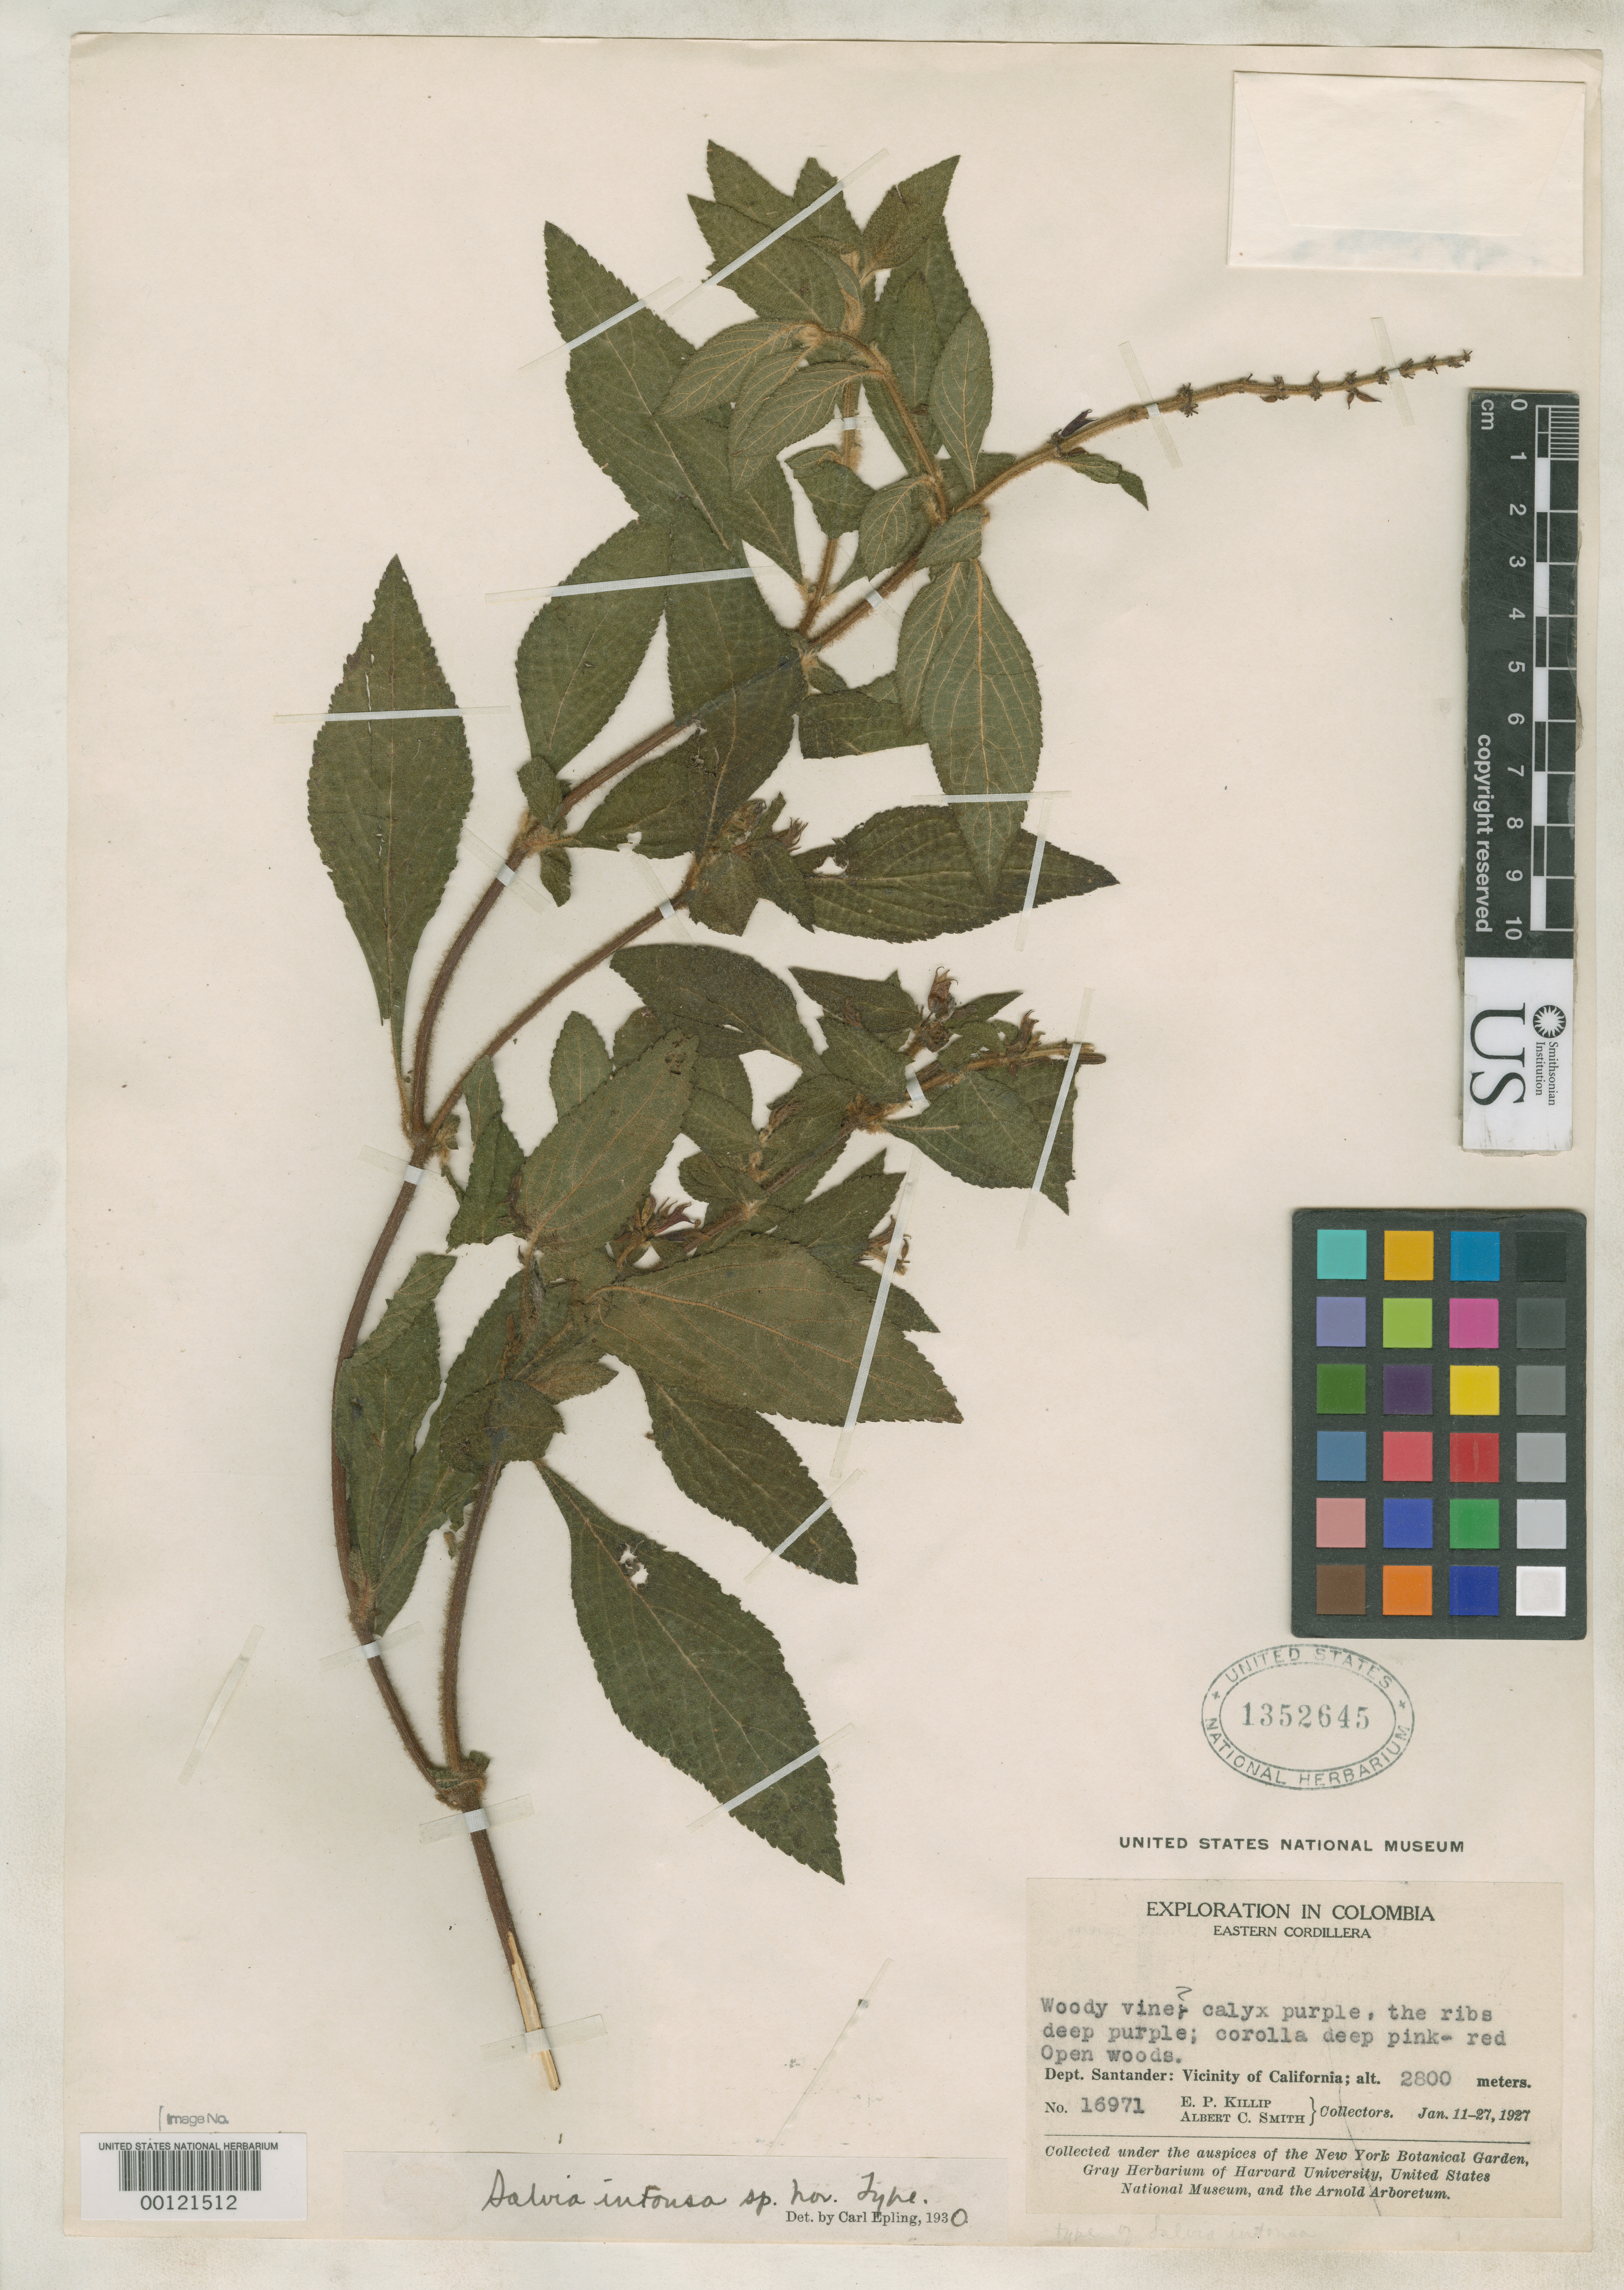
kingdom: Plantae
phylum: Tracheophyta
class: Magnoliopsida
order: Lamiales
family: Lamiaceae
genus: Salvia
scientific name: Salvia intonsa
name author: Epling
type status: Holotype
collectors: E. P. Killip & A. C. Smith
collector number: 16971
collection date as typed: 11 Jan 1927 to 27 Jan 1927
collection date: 1927-01-11/1927-01-27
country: Colombia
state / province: Santander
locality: Vicinity of California.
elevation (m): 2800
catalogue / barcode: US 1352645